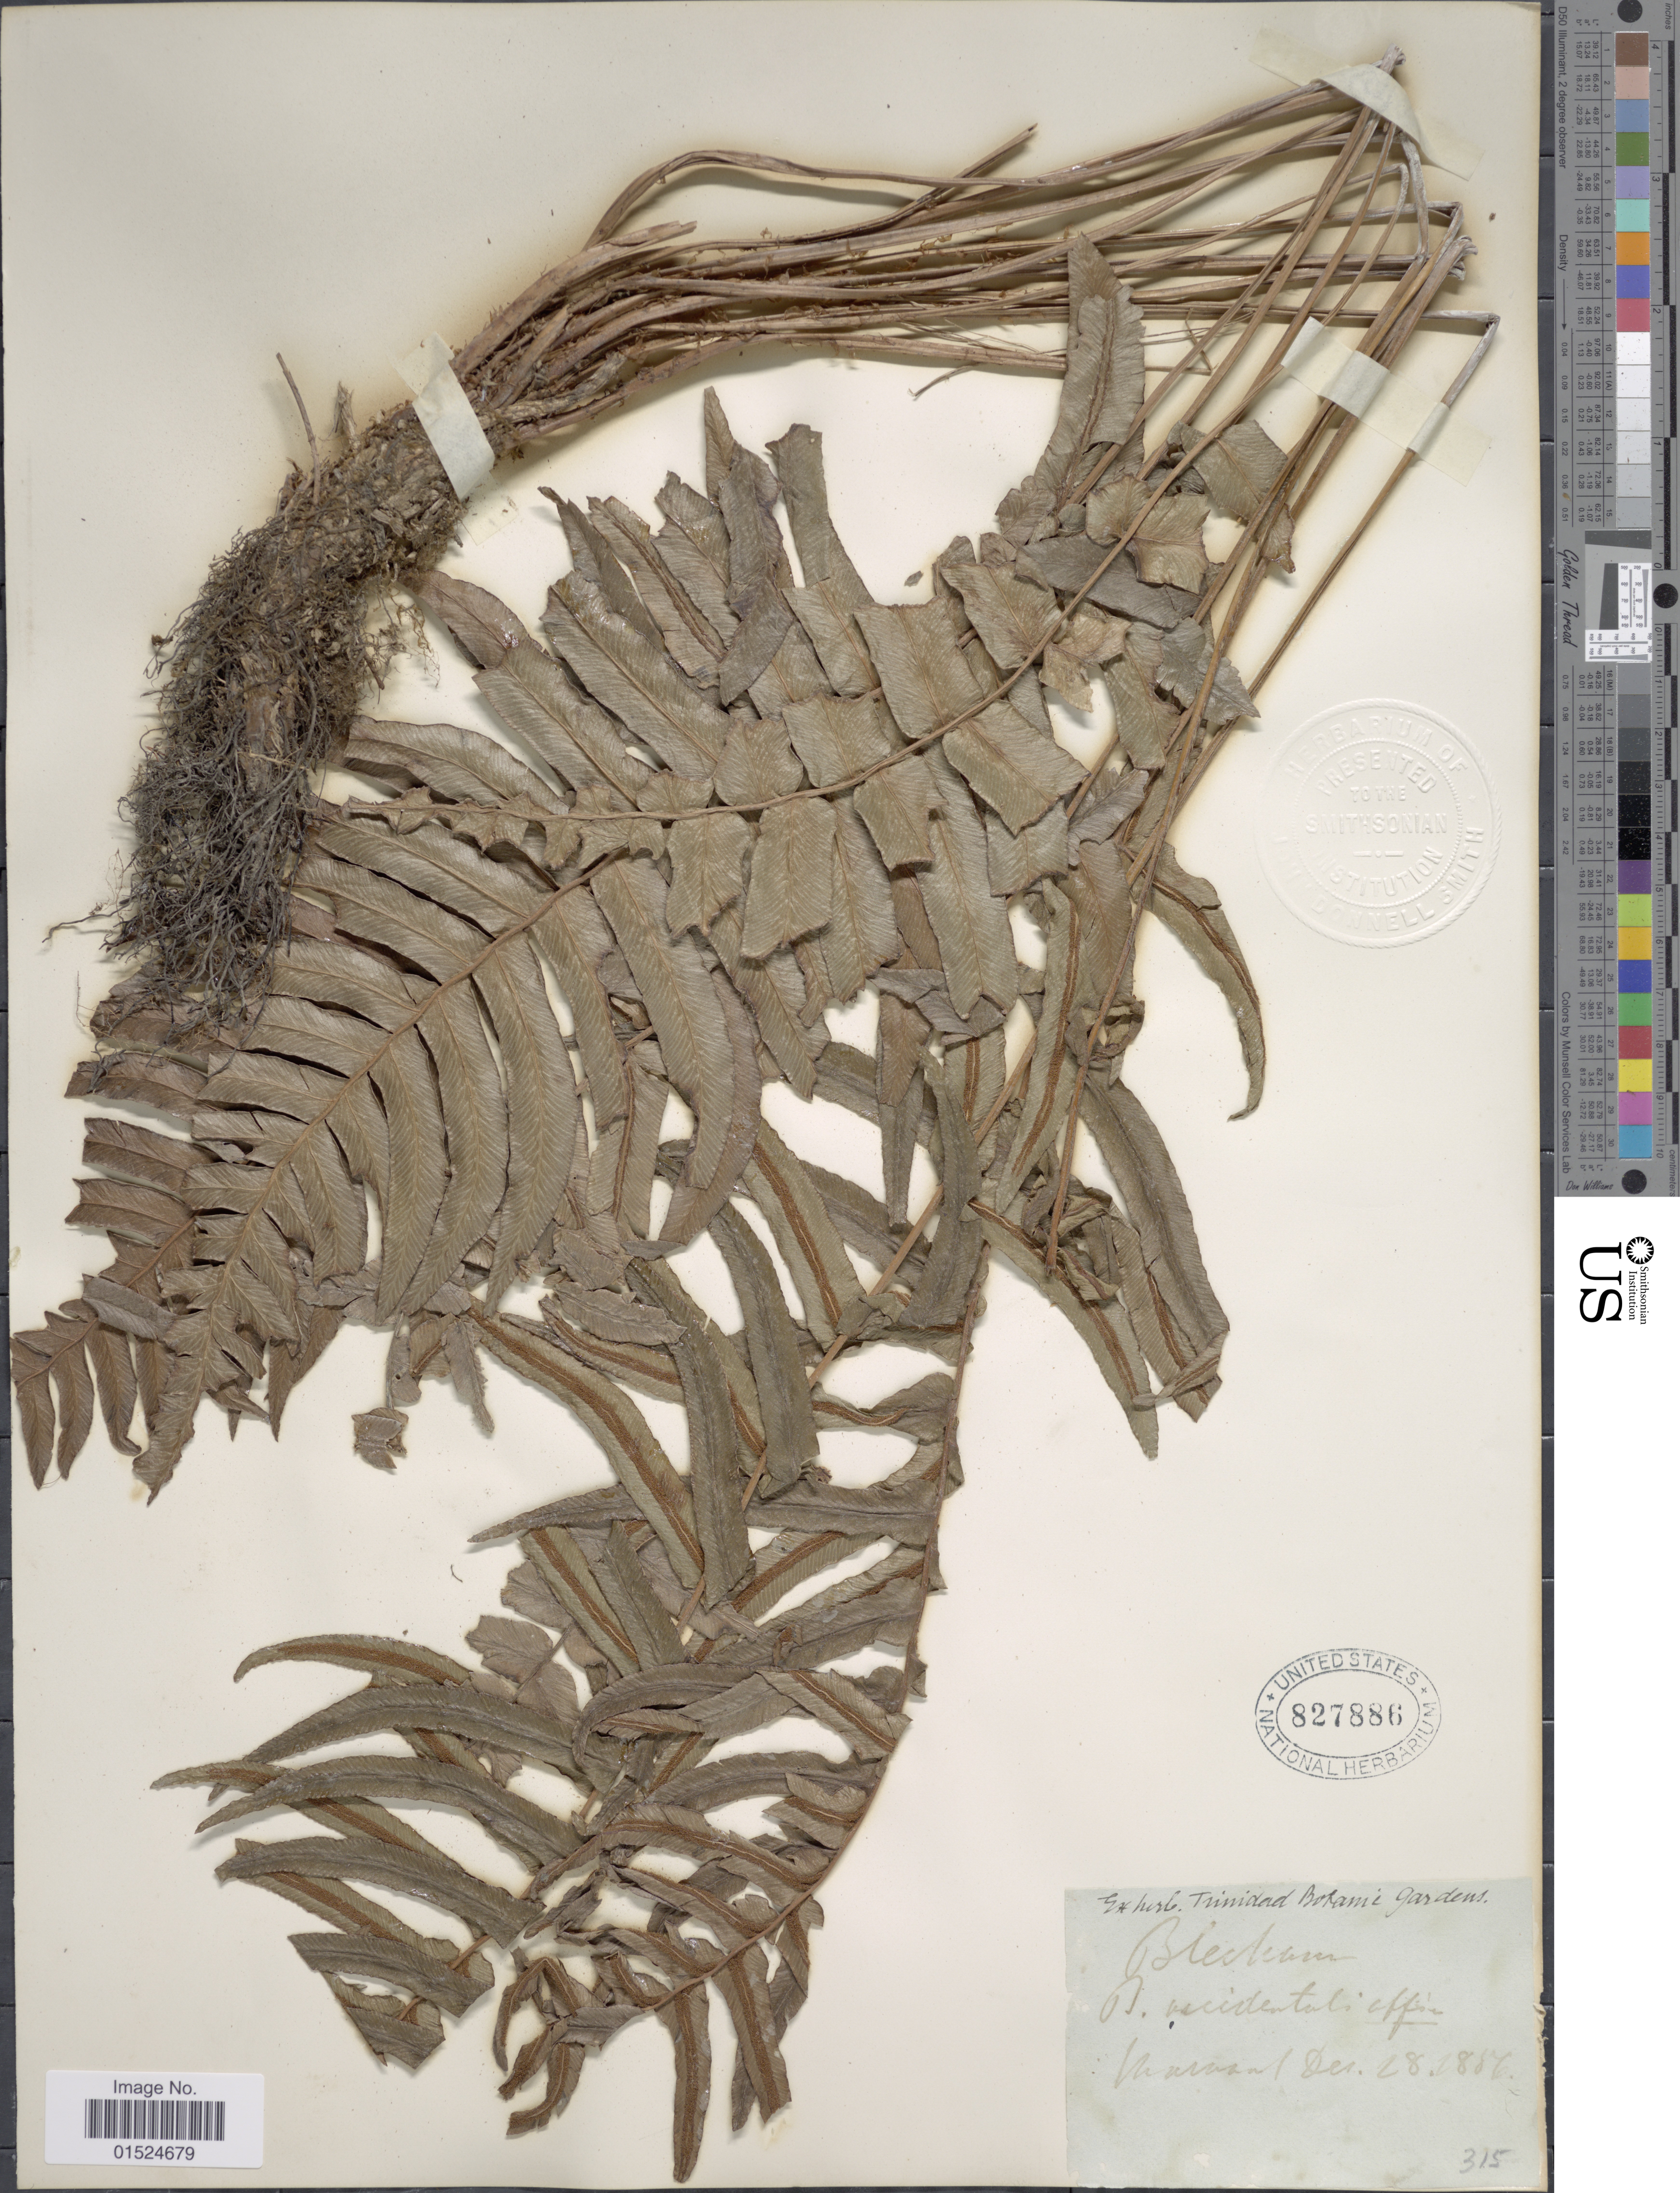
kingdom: Plantae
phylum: Tracheophyta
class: Polypodiopsida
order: Polypodiales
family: Blechnaceae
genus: Blechnum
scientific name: Blechnum falciculatum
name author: C. Presl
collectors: ex herb. Bot. Gard. Trinidad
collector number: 315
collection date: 1887-12-28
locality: Navarant [interpreted]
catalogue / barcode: US 827886